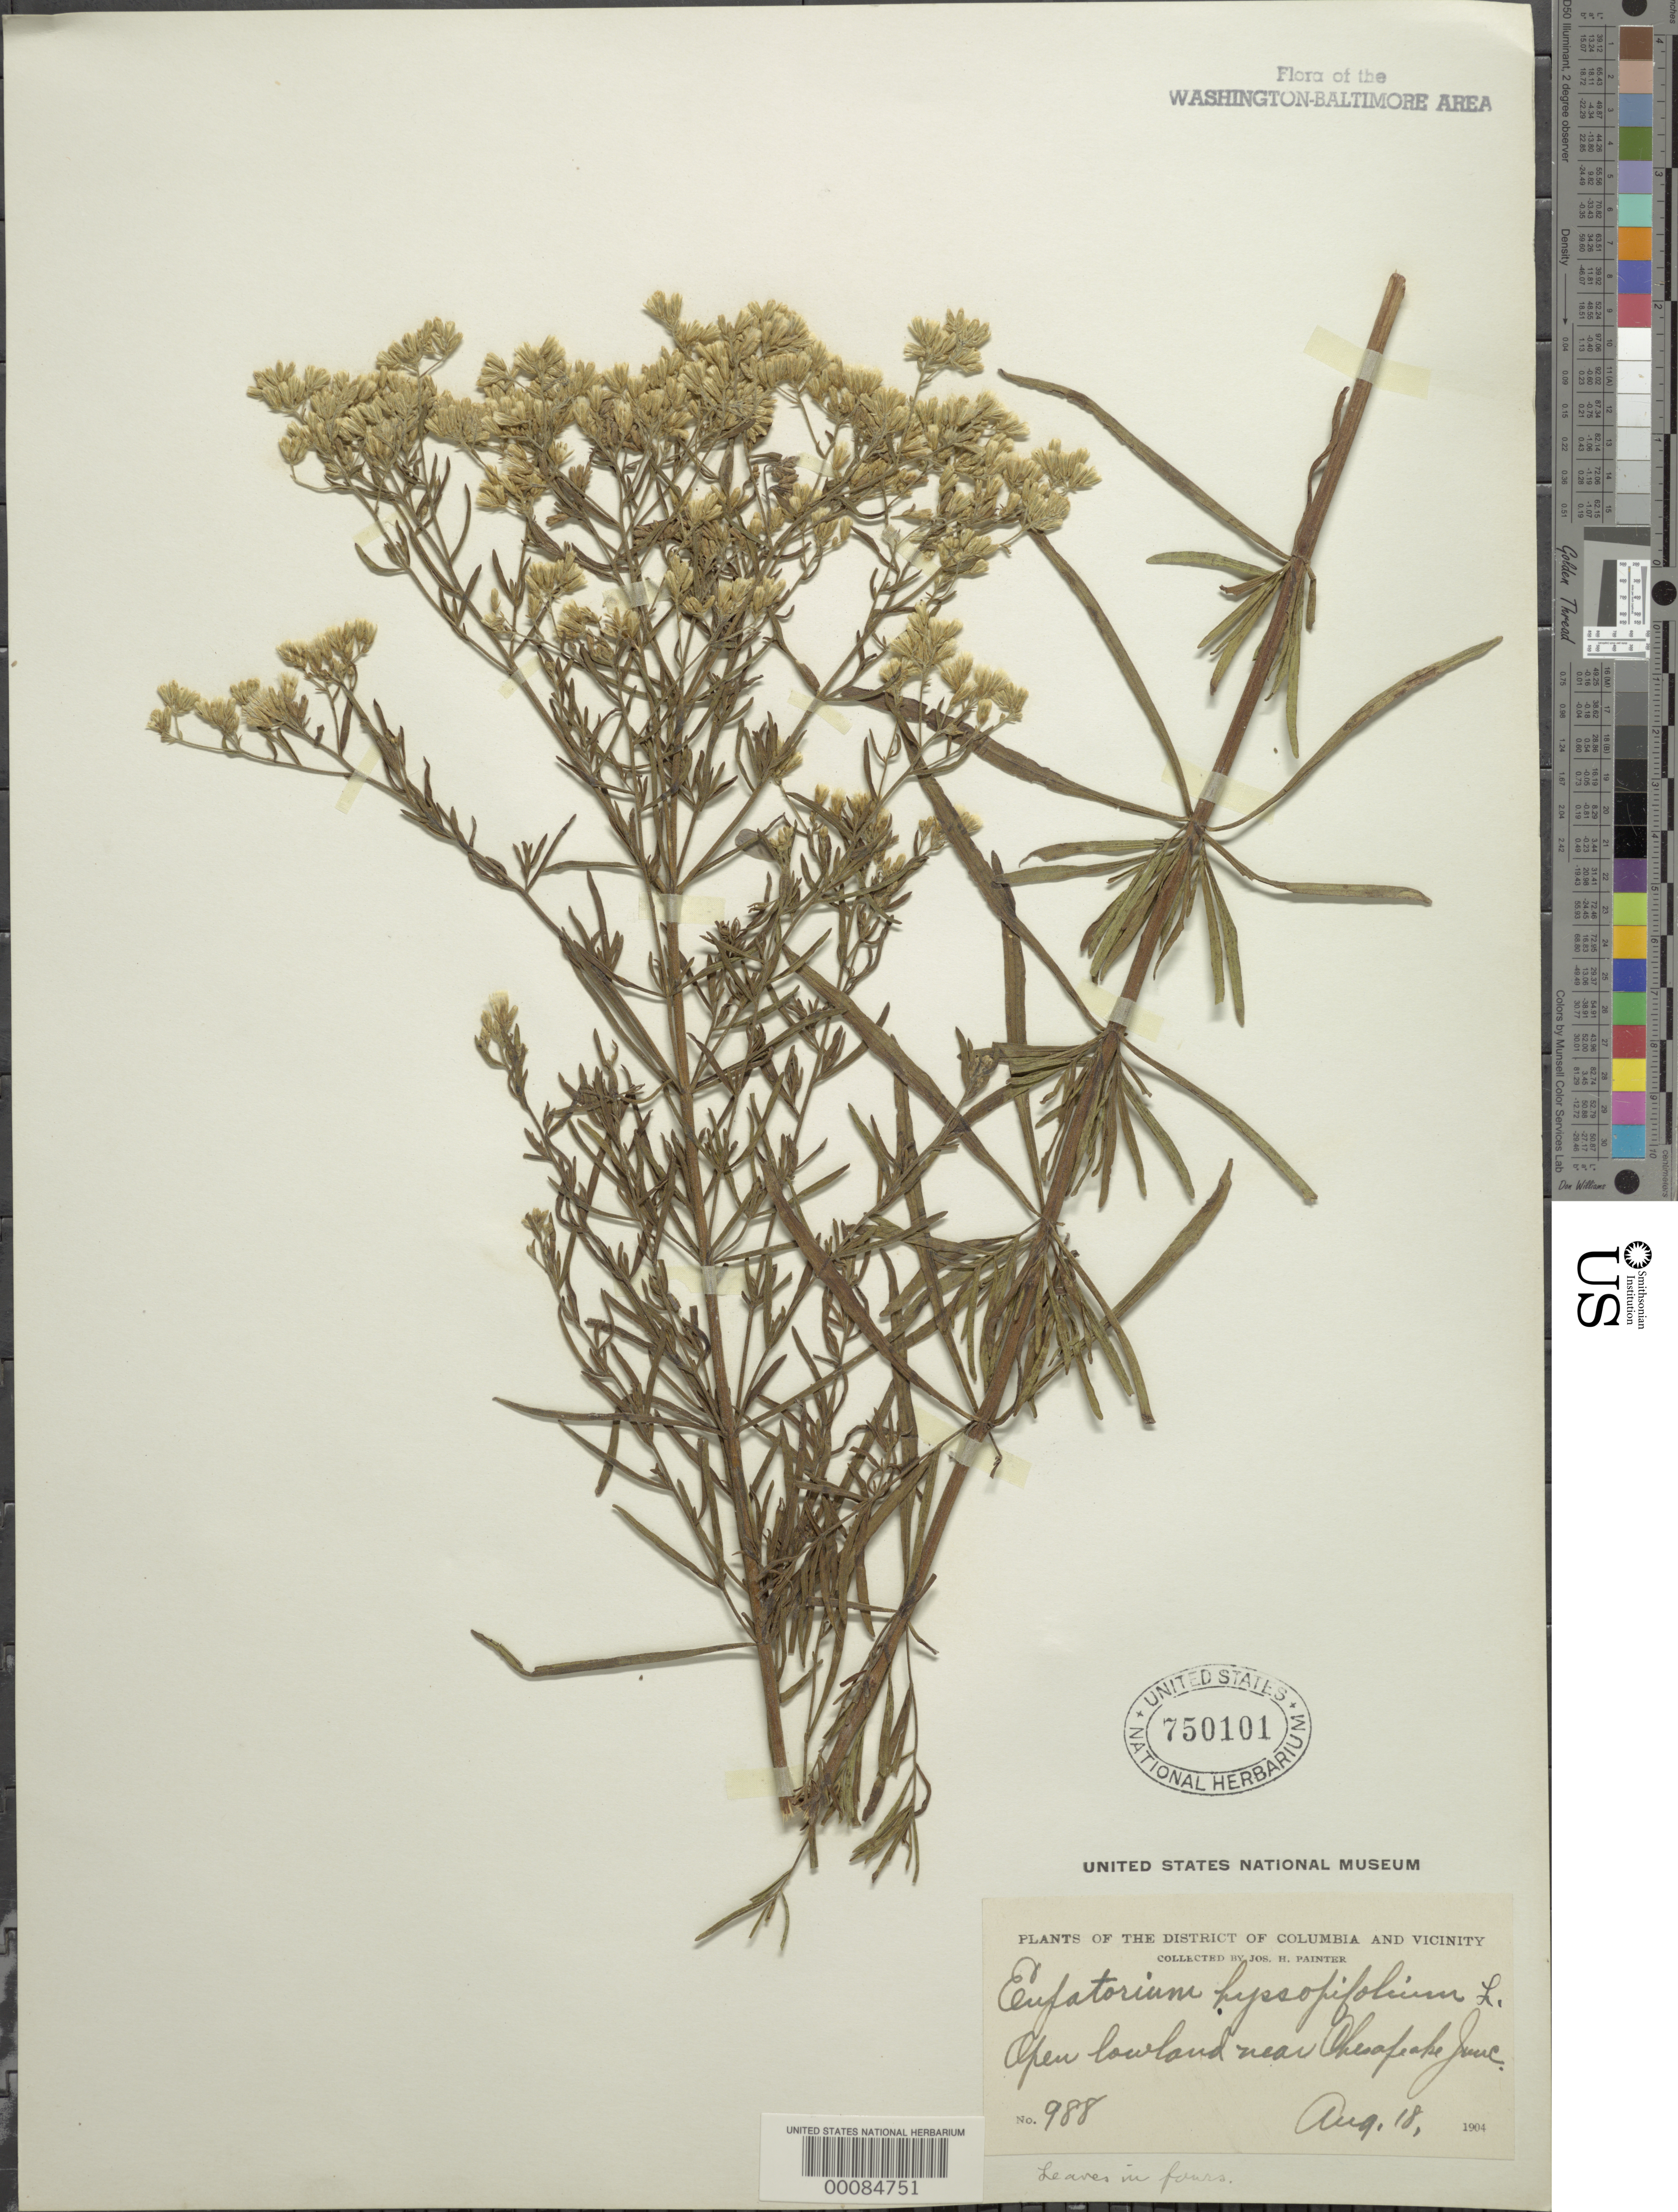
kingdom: Plantae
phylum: Tracheophyta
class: Magnoliopsida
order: Asterales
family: Asteraceae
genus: Eupatorium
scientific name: Eupatorium hyssopifolium var. typica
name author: L.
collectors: J. H. Painter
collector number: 988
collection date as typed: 18 Aug 1904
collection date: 1904-08-18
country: United States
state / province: Maryland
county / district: Prince George's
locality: Near Chesapeake Junction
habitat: Open lowland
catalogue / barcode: US 750101